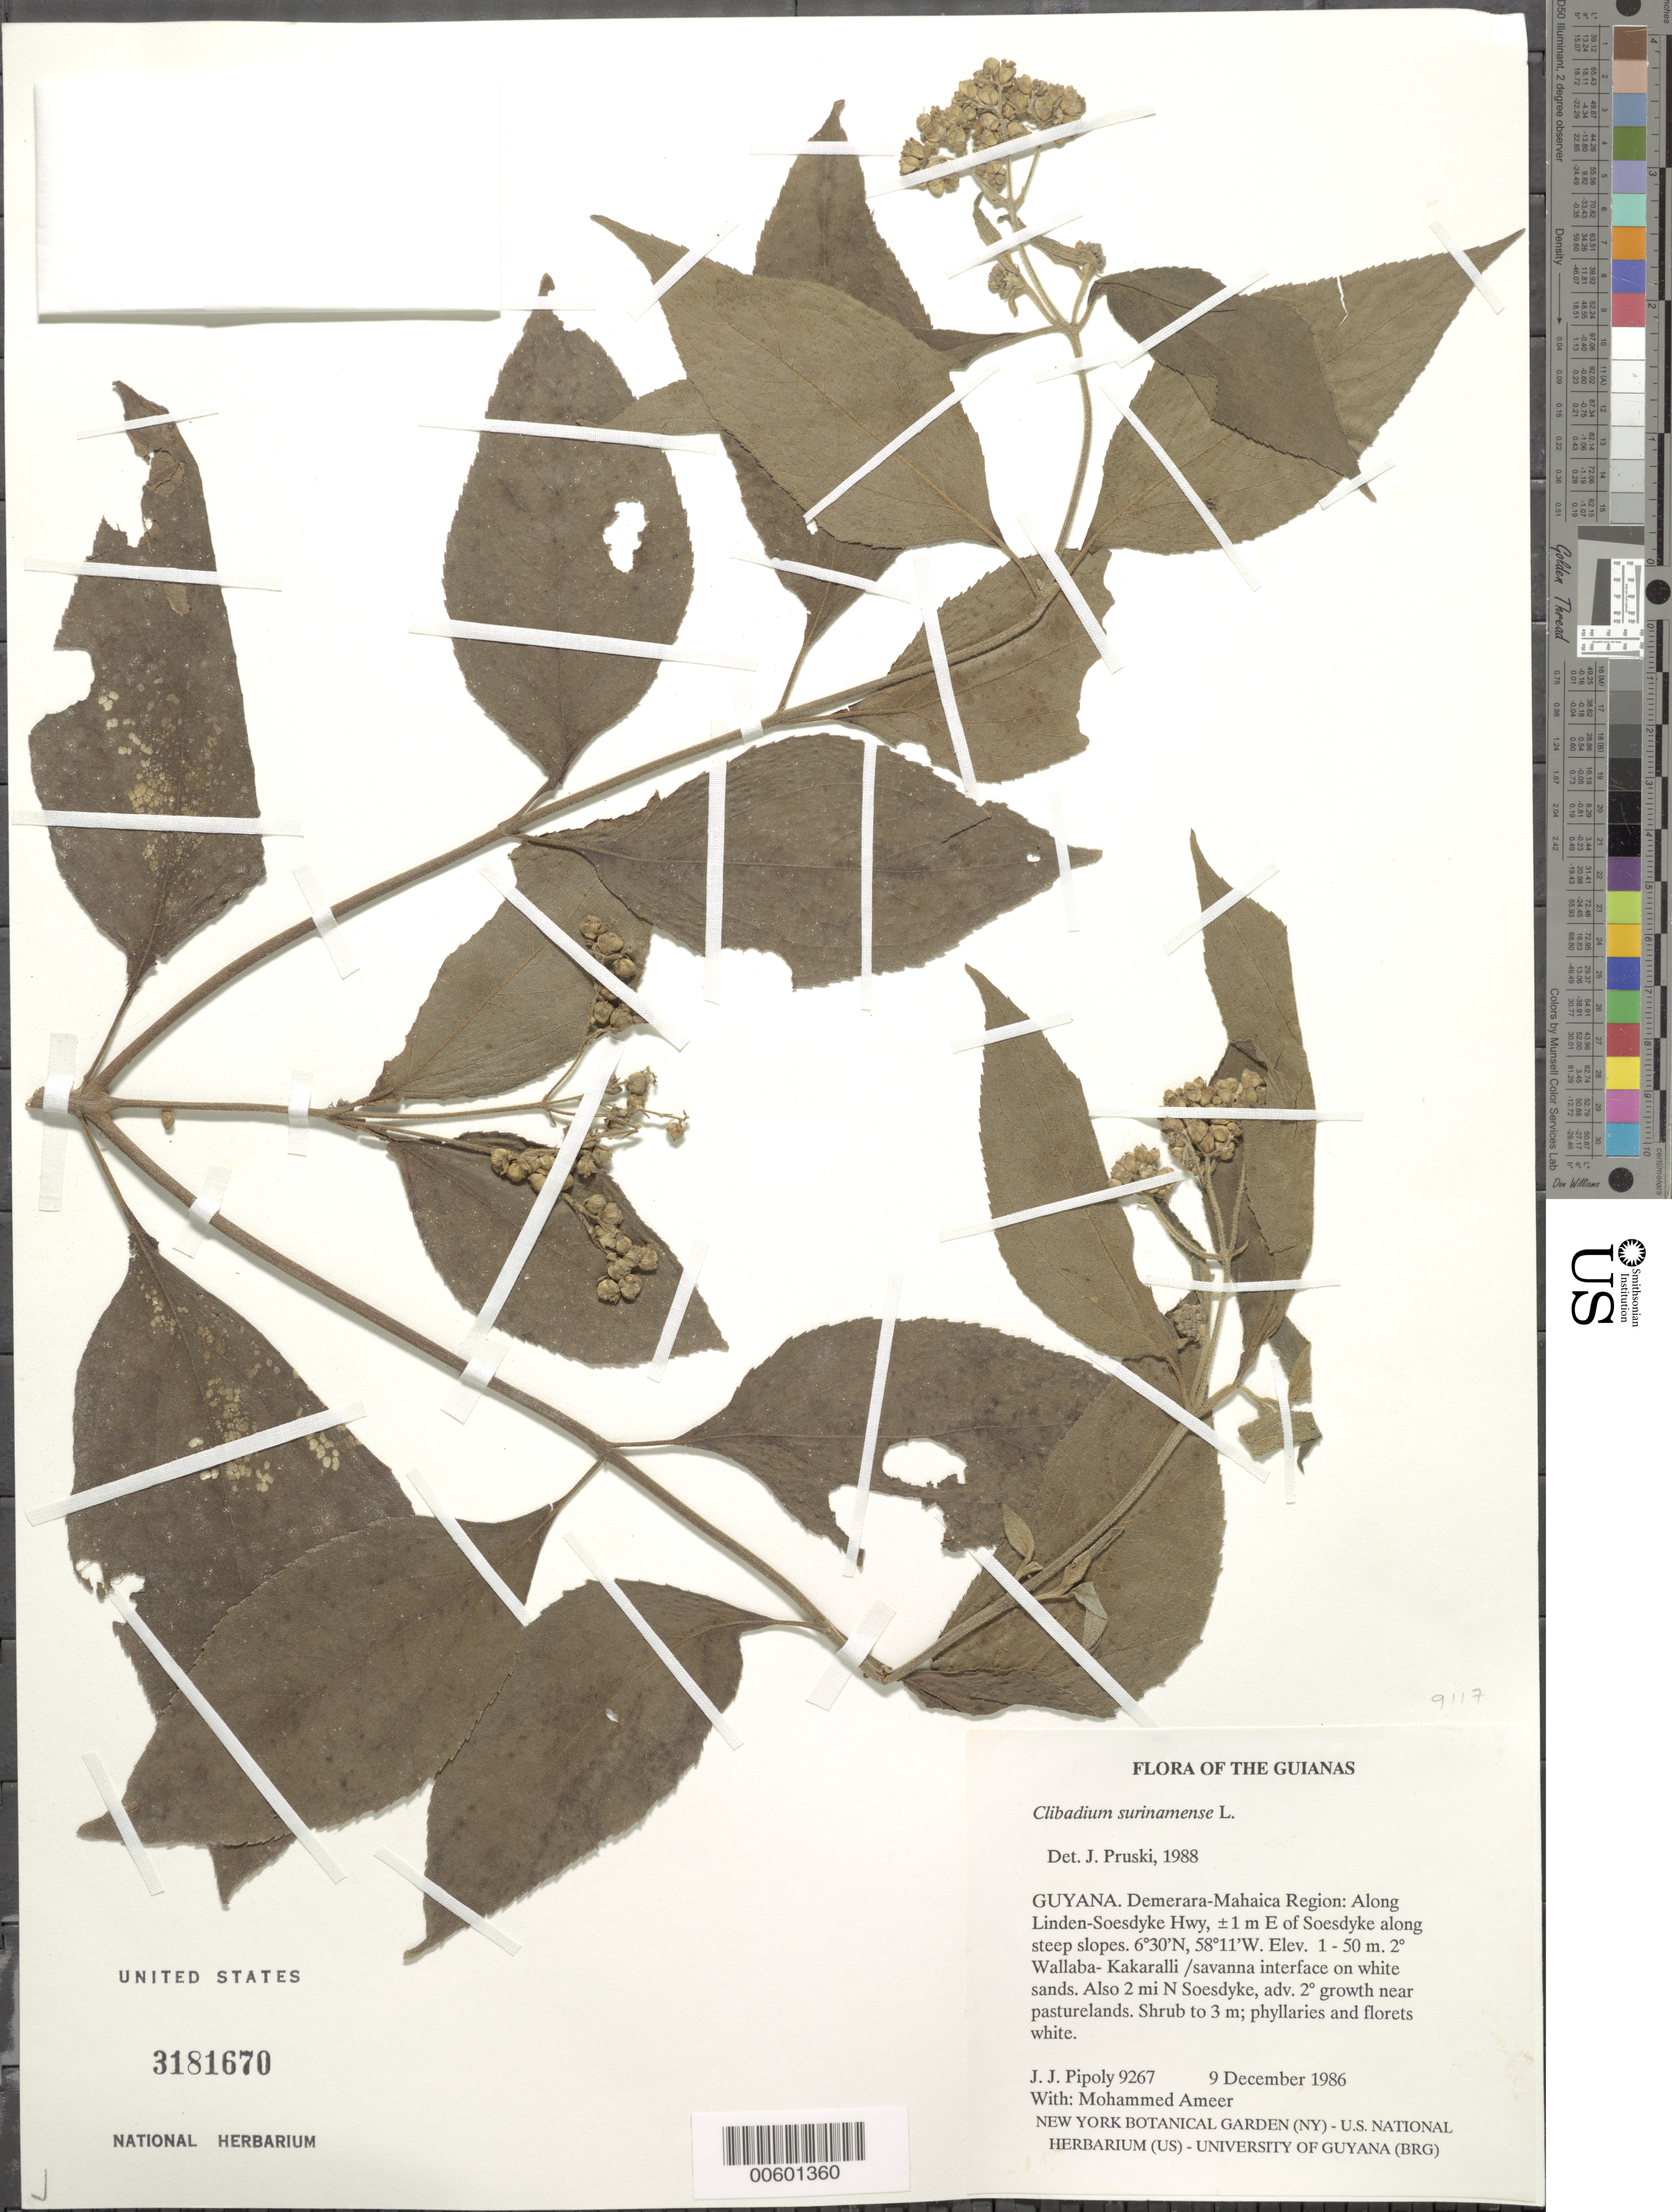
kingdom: Plantae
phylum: Tracheophyta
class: Magnoliopsida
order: Asterales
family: Asteraceae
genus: Clibadium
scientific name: Clibadium surinamense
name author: L.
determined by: Pruski, J. F.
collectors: J. J. Pipoly & M. Ameer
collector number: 9267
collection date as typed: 9 December 1986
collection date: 1986-12-09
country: Guyana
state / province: Demerara-Mahaica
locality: Along Linden-Soesdyke Hwy, ±1 m E of Soesdyke along steep slopes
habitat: Secondary Wallaba-Kakaralli - savanna interface on white sands. Also 2 mi N Soesdyke, adv. secondary growth near pasturelands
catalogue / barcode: US 3181670